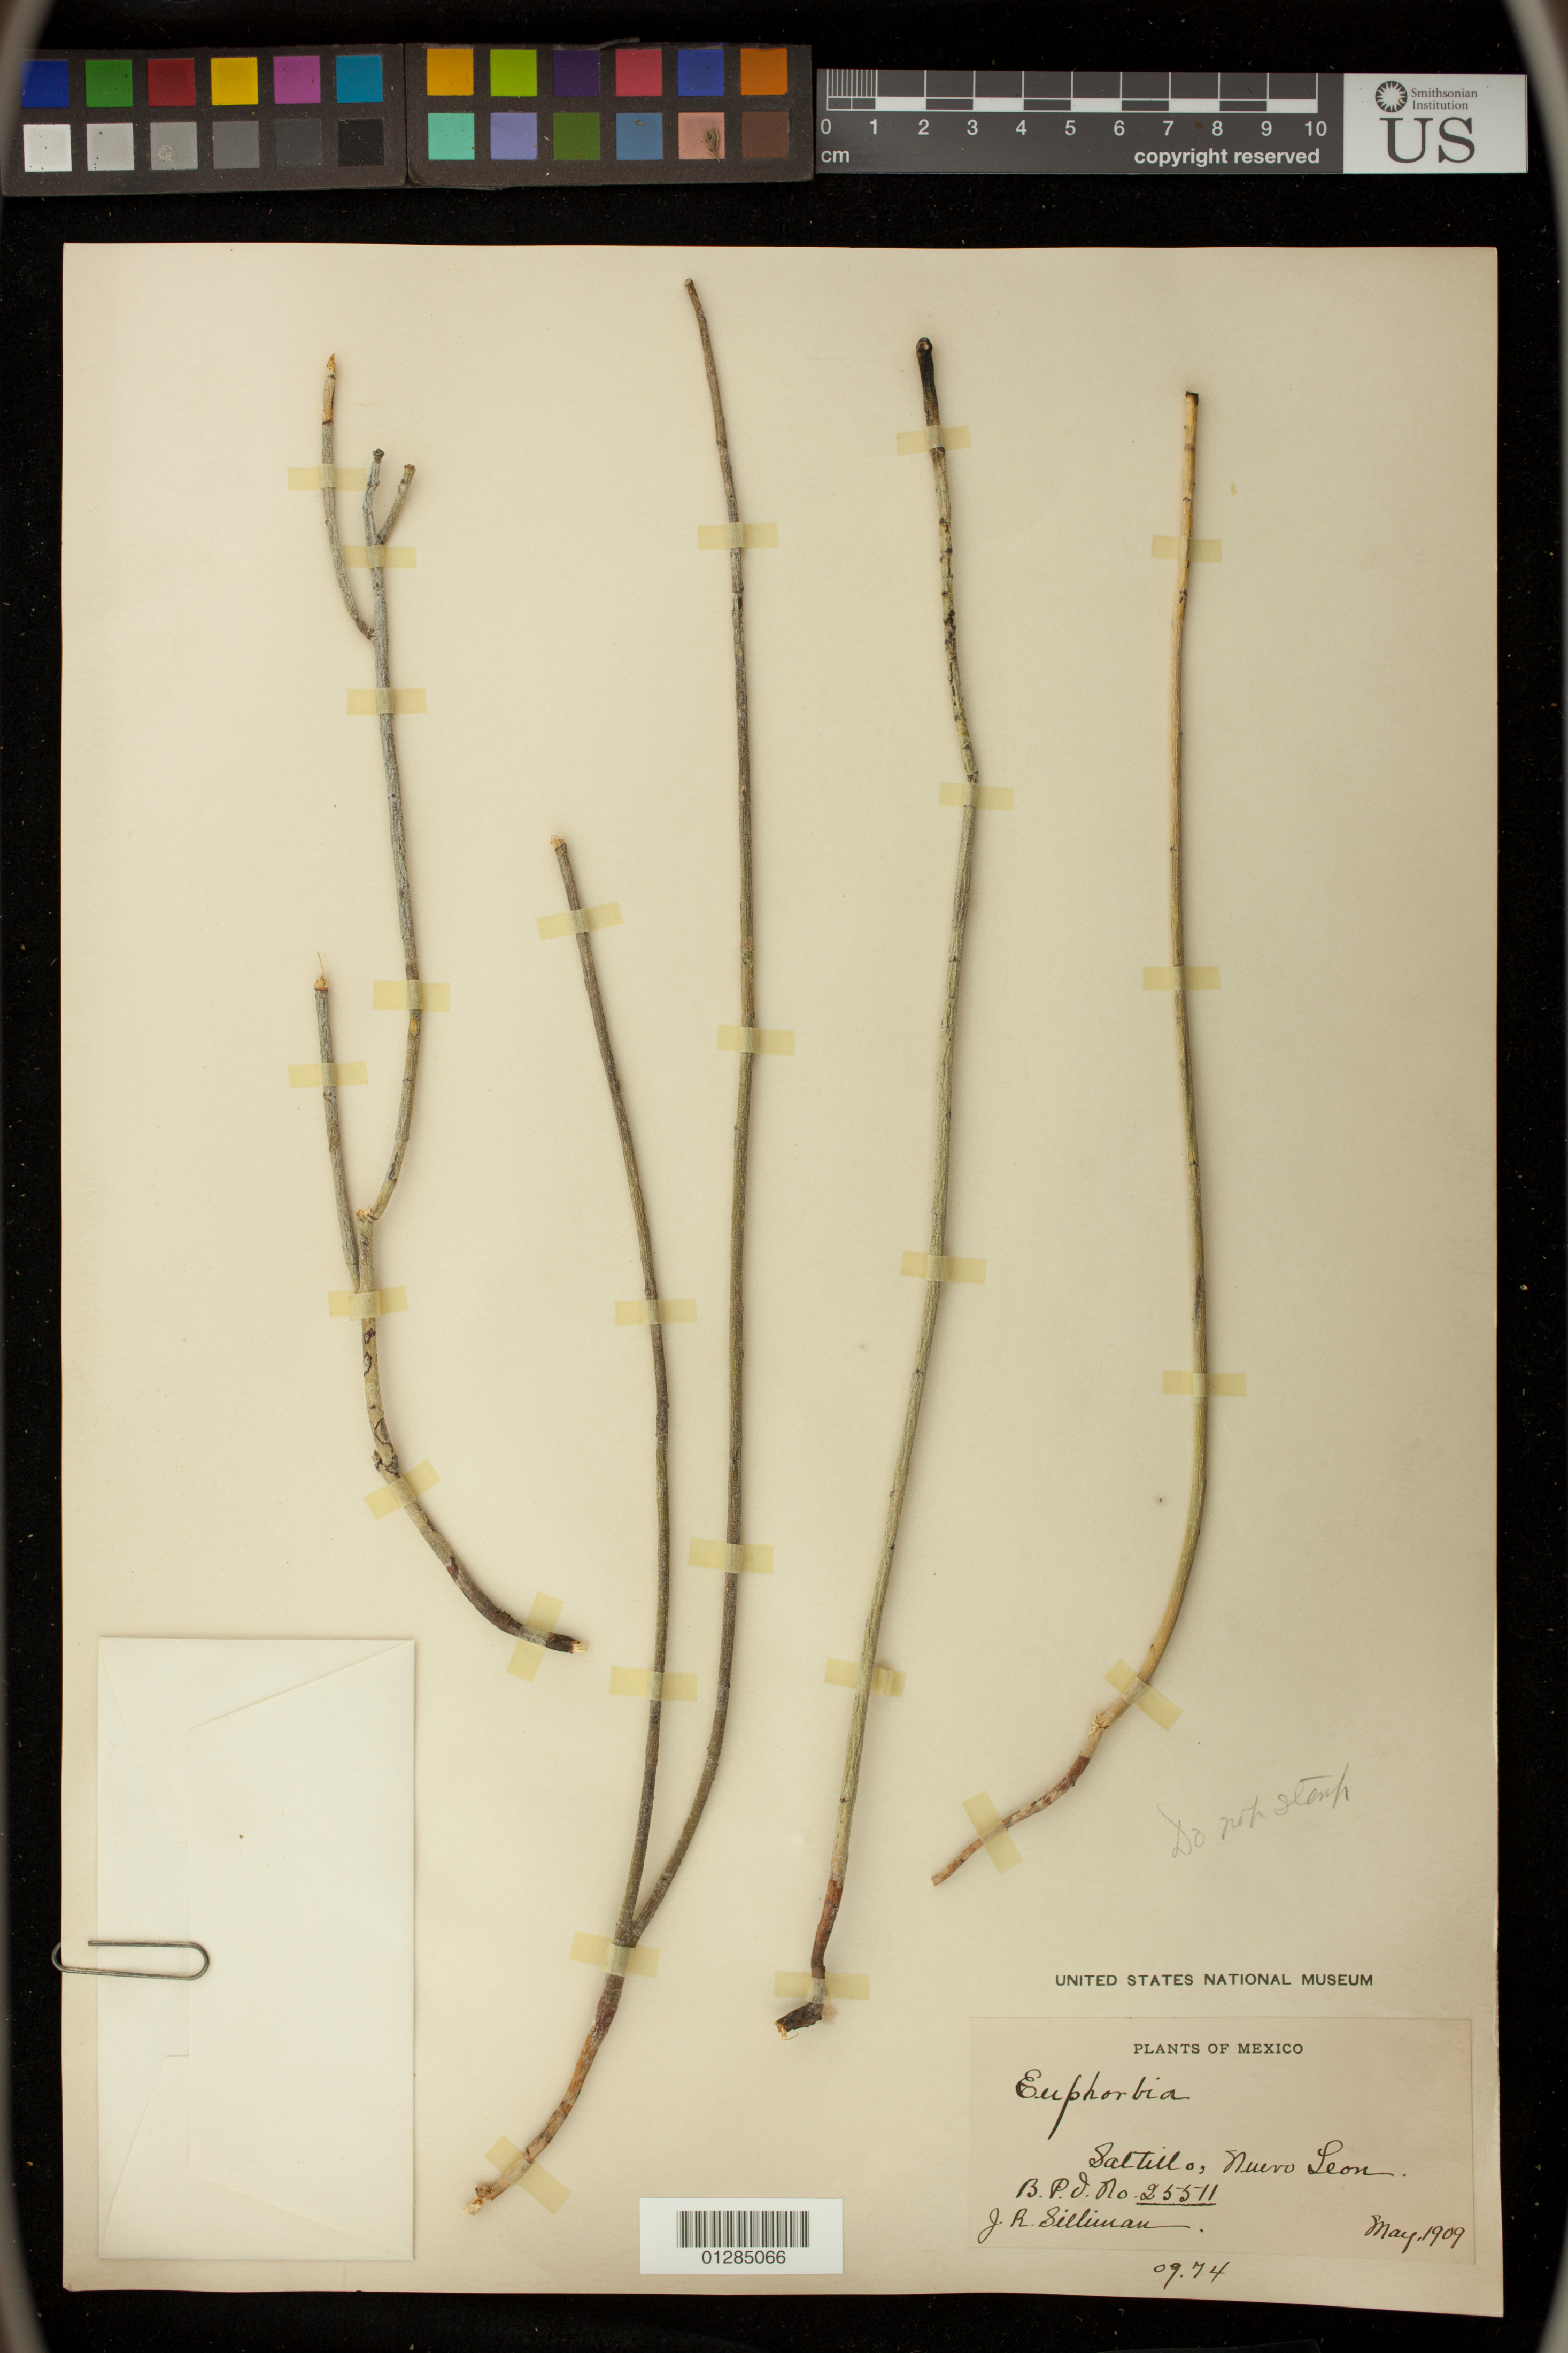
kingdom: Plantae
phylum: Tracheophyta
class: Magnoliopsida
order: Malpighiales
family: Euphorbiaceae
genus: Euphorbia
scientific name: Euphorbia antisyphilitica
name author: Zucc.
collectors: J. Silliman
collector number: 25511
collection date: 1909-05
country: Mexico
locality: Saltillo